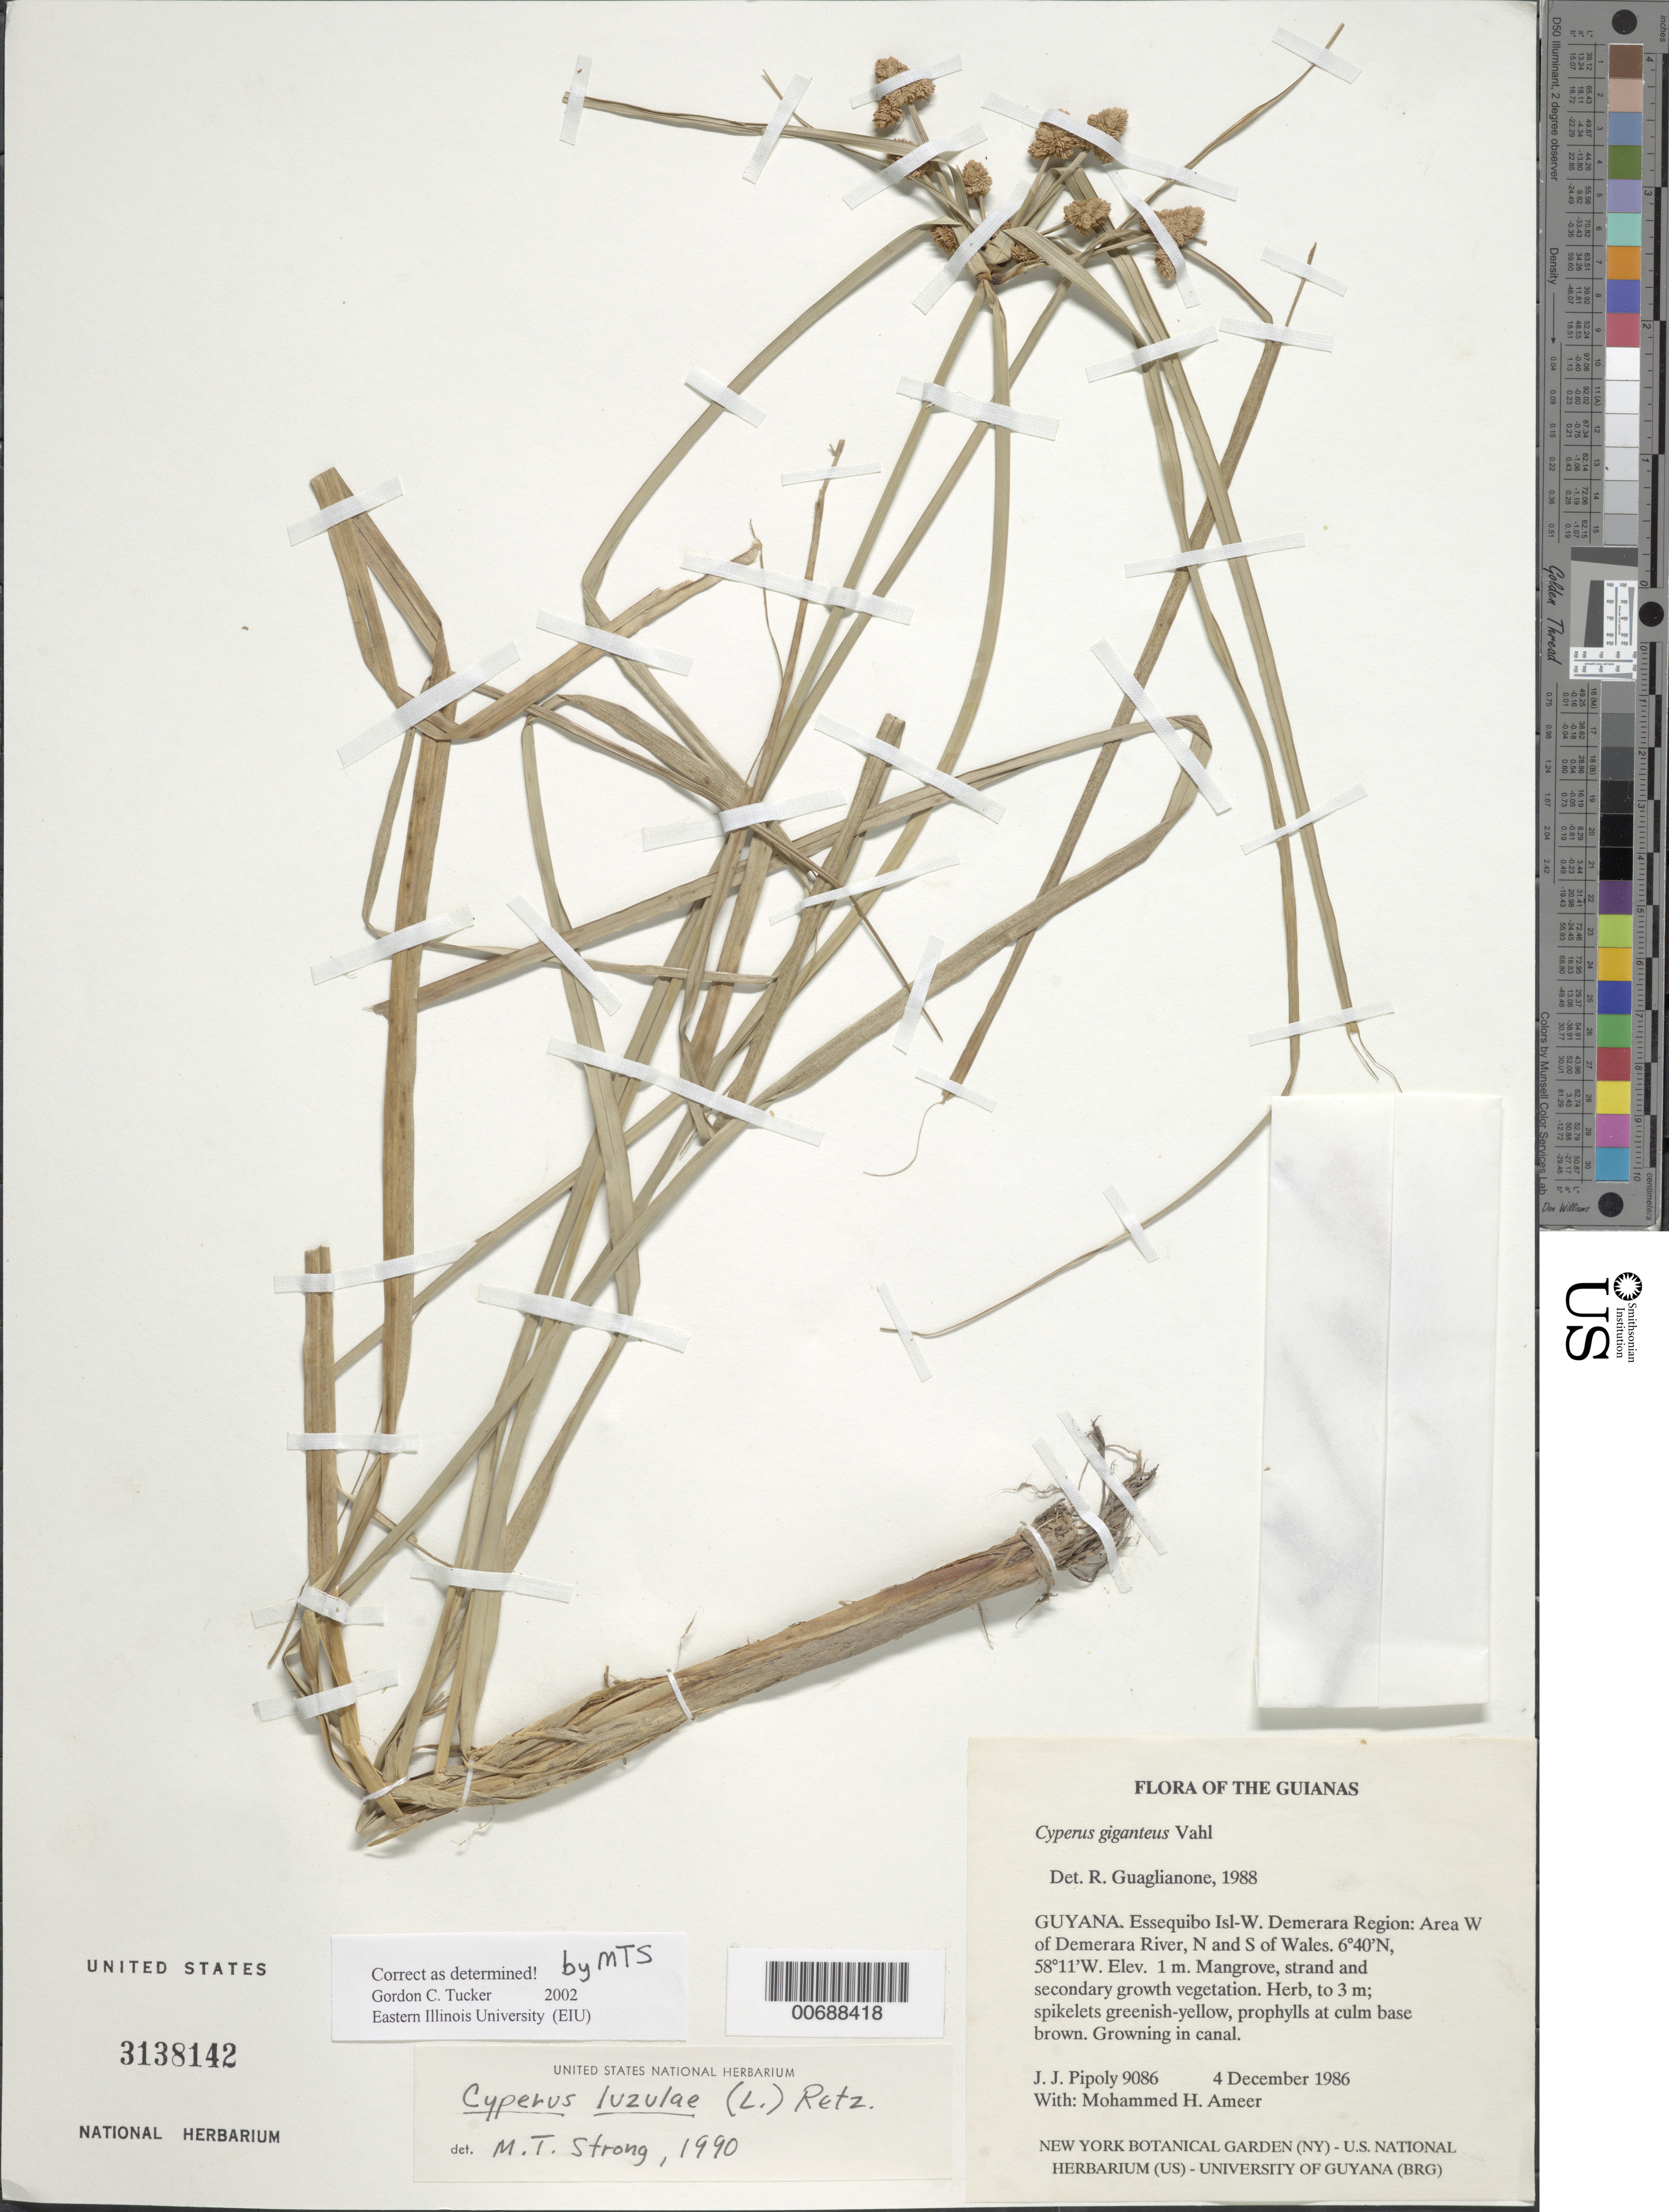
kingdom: Plantae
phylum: Tracheophyta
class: Liliopsida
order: Poales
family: Cyperaceae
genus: Cyperus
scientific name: Cyperus luzulae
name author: (L.) Rottb. ex Retz.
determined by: Tucker, G. C.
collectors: J. J. Pipoly & M. Ameer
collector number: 9086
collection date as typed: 4 December 1986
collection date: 1986-12-04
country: Guyana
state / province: Essequibo Isl-W. Demerara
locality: Area W of Demerara River, N and S of Wales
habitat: Mangrove, strand and secondary growth vegetation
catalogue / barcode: US 3138142